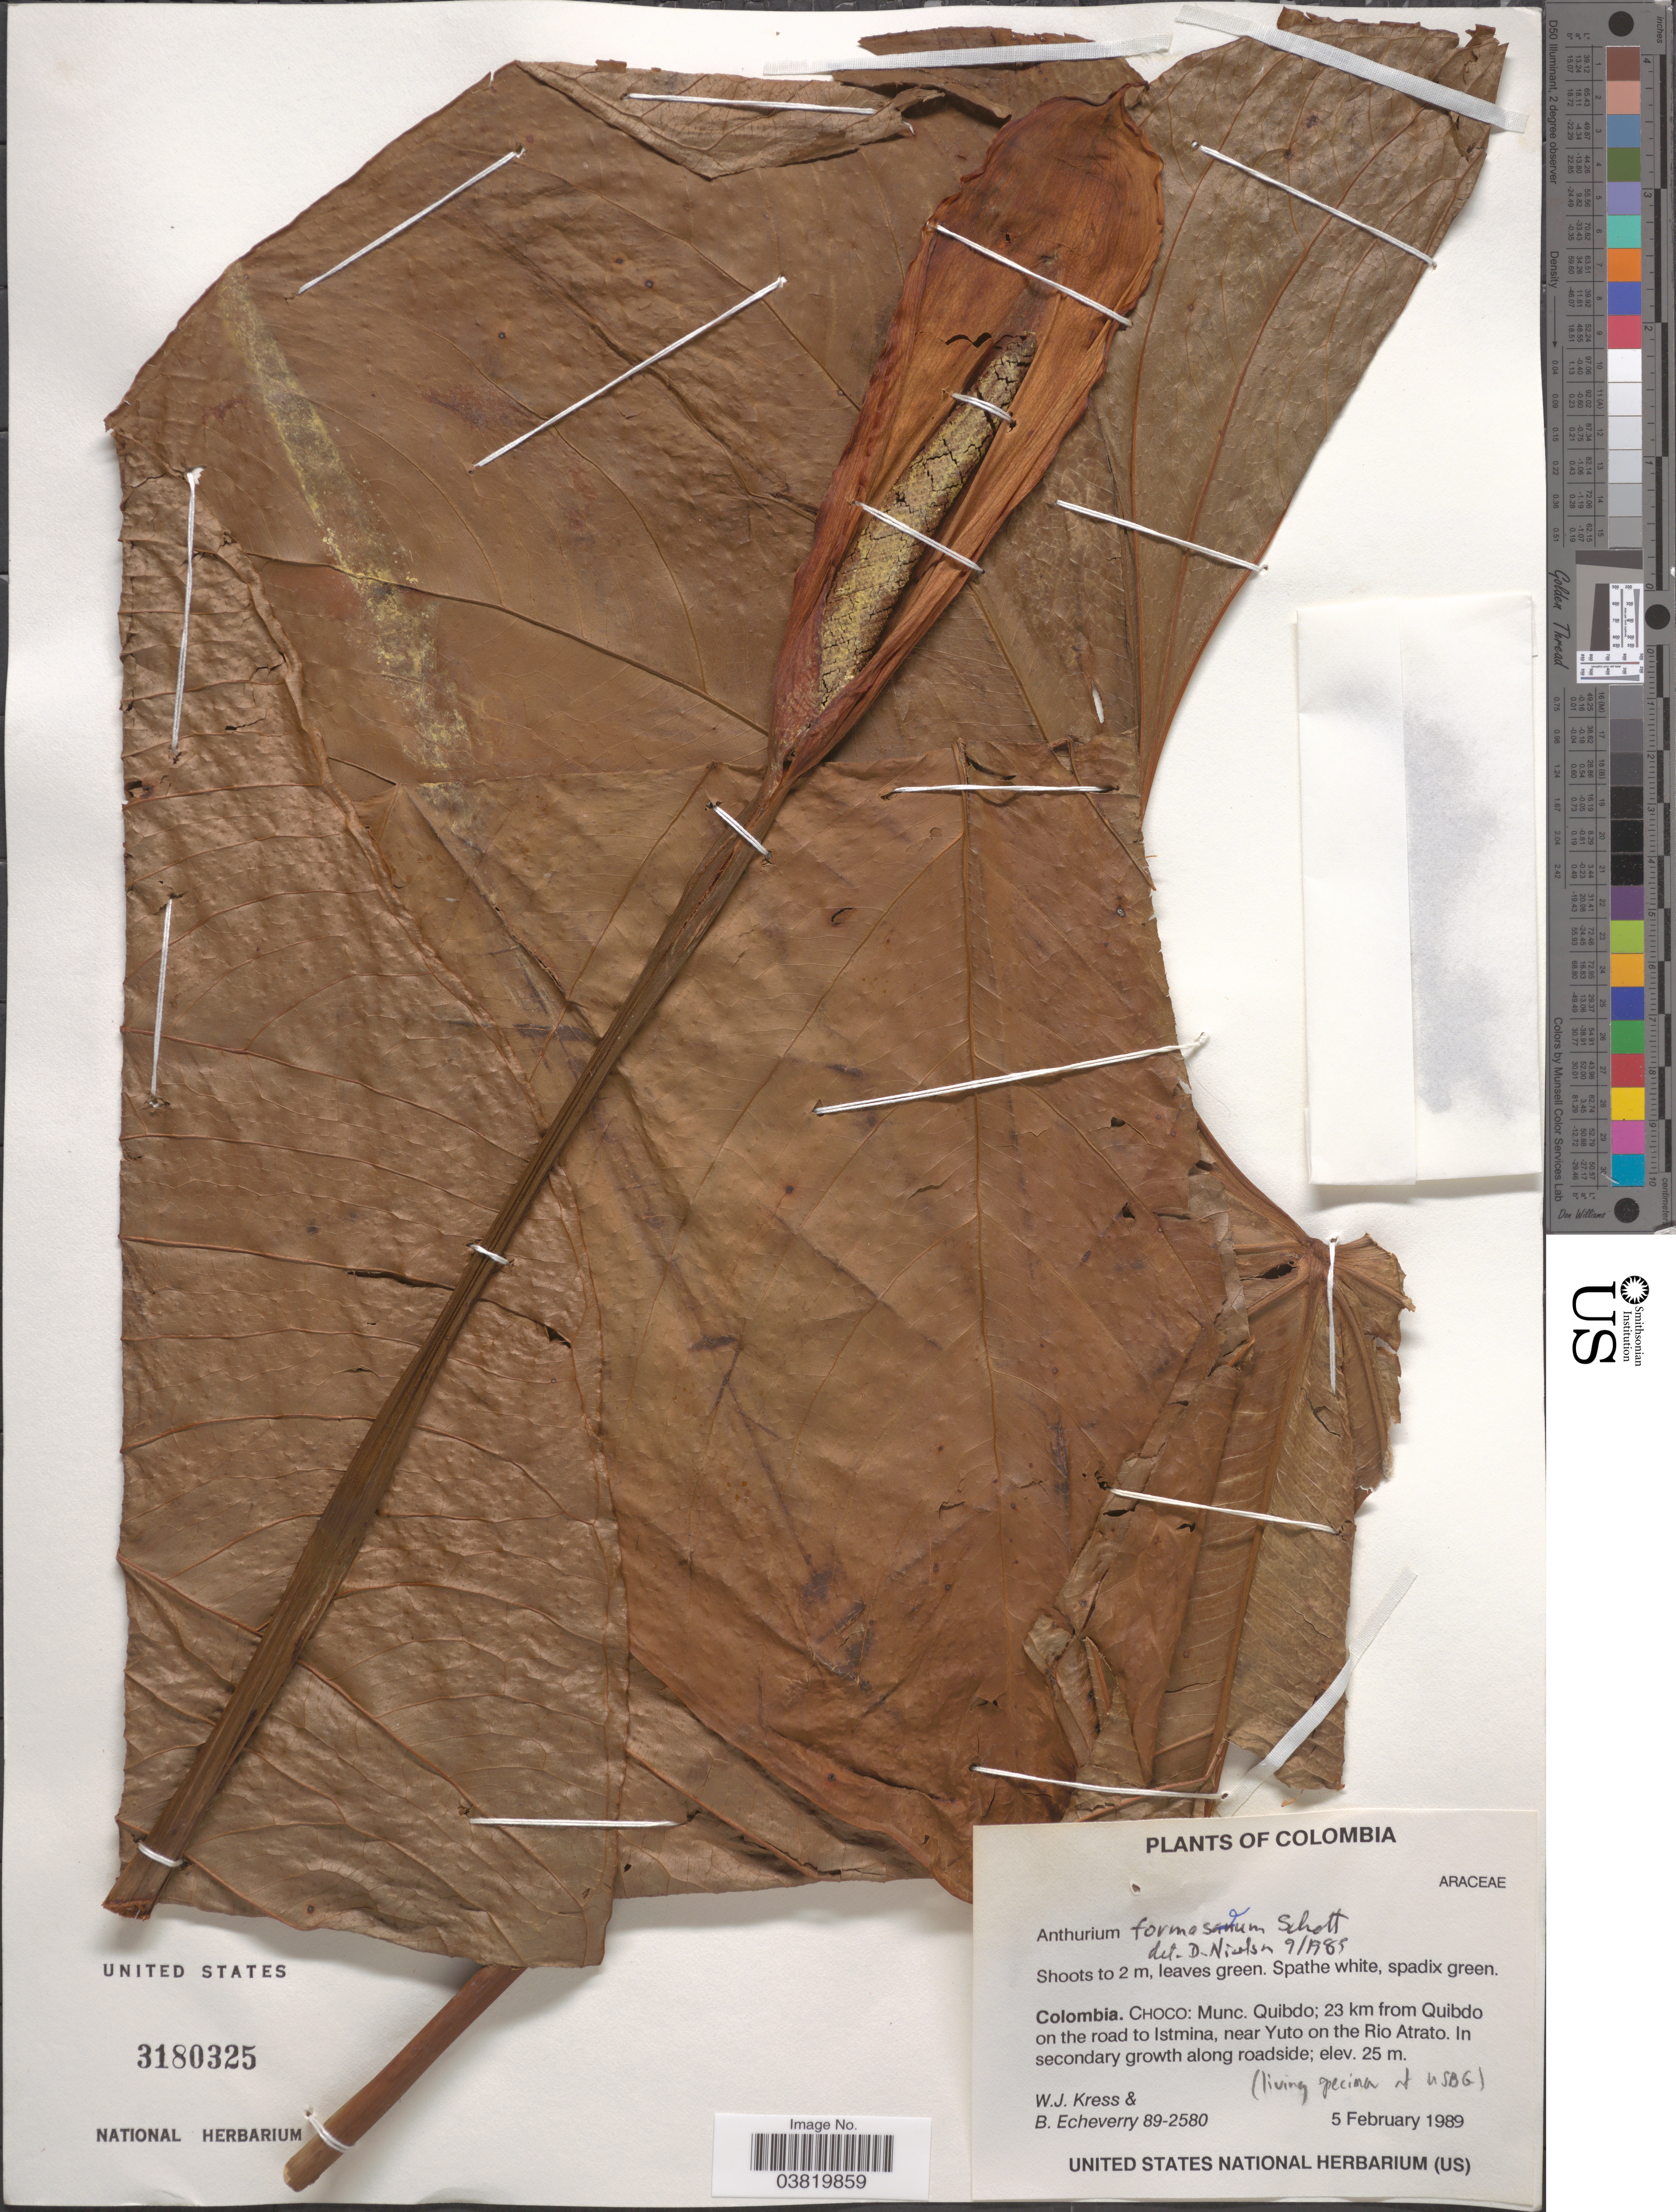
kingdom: Plantae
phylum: Tracheophyta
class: Liliopsida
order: Alismatales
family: Araceae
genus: Anthurium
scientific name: Anthurium formosum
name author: Schott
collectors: W. J. Kress & B. Echeverry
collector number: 89-2580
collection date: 1989-02-05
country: Colombia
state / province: Chocó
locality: Munc. Quibdo; 23 km from Quibdo on the road to Istmina, near Yuto on the Rio Atrato.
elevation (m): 25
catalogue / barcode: US 3180325